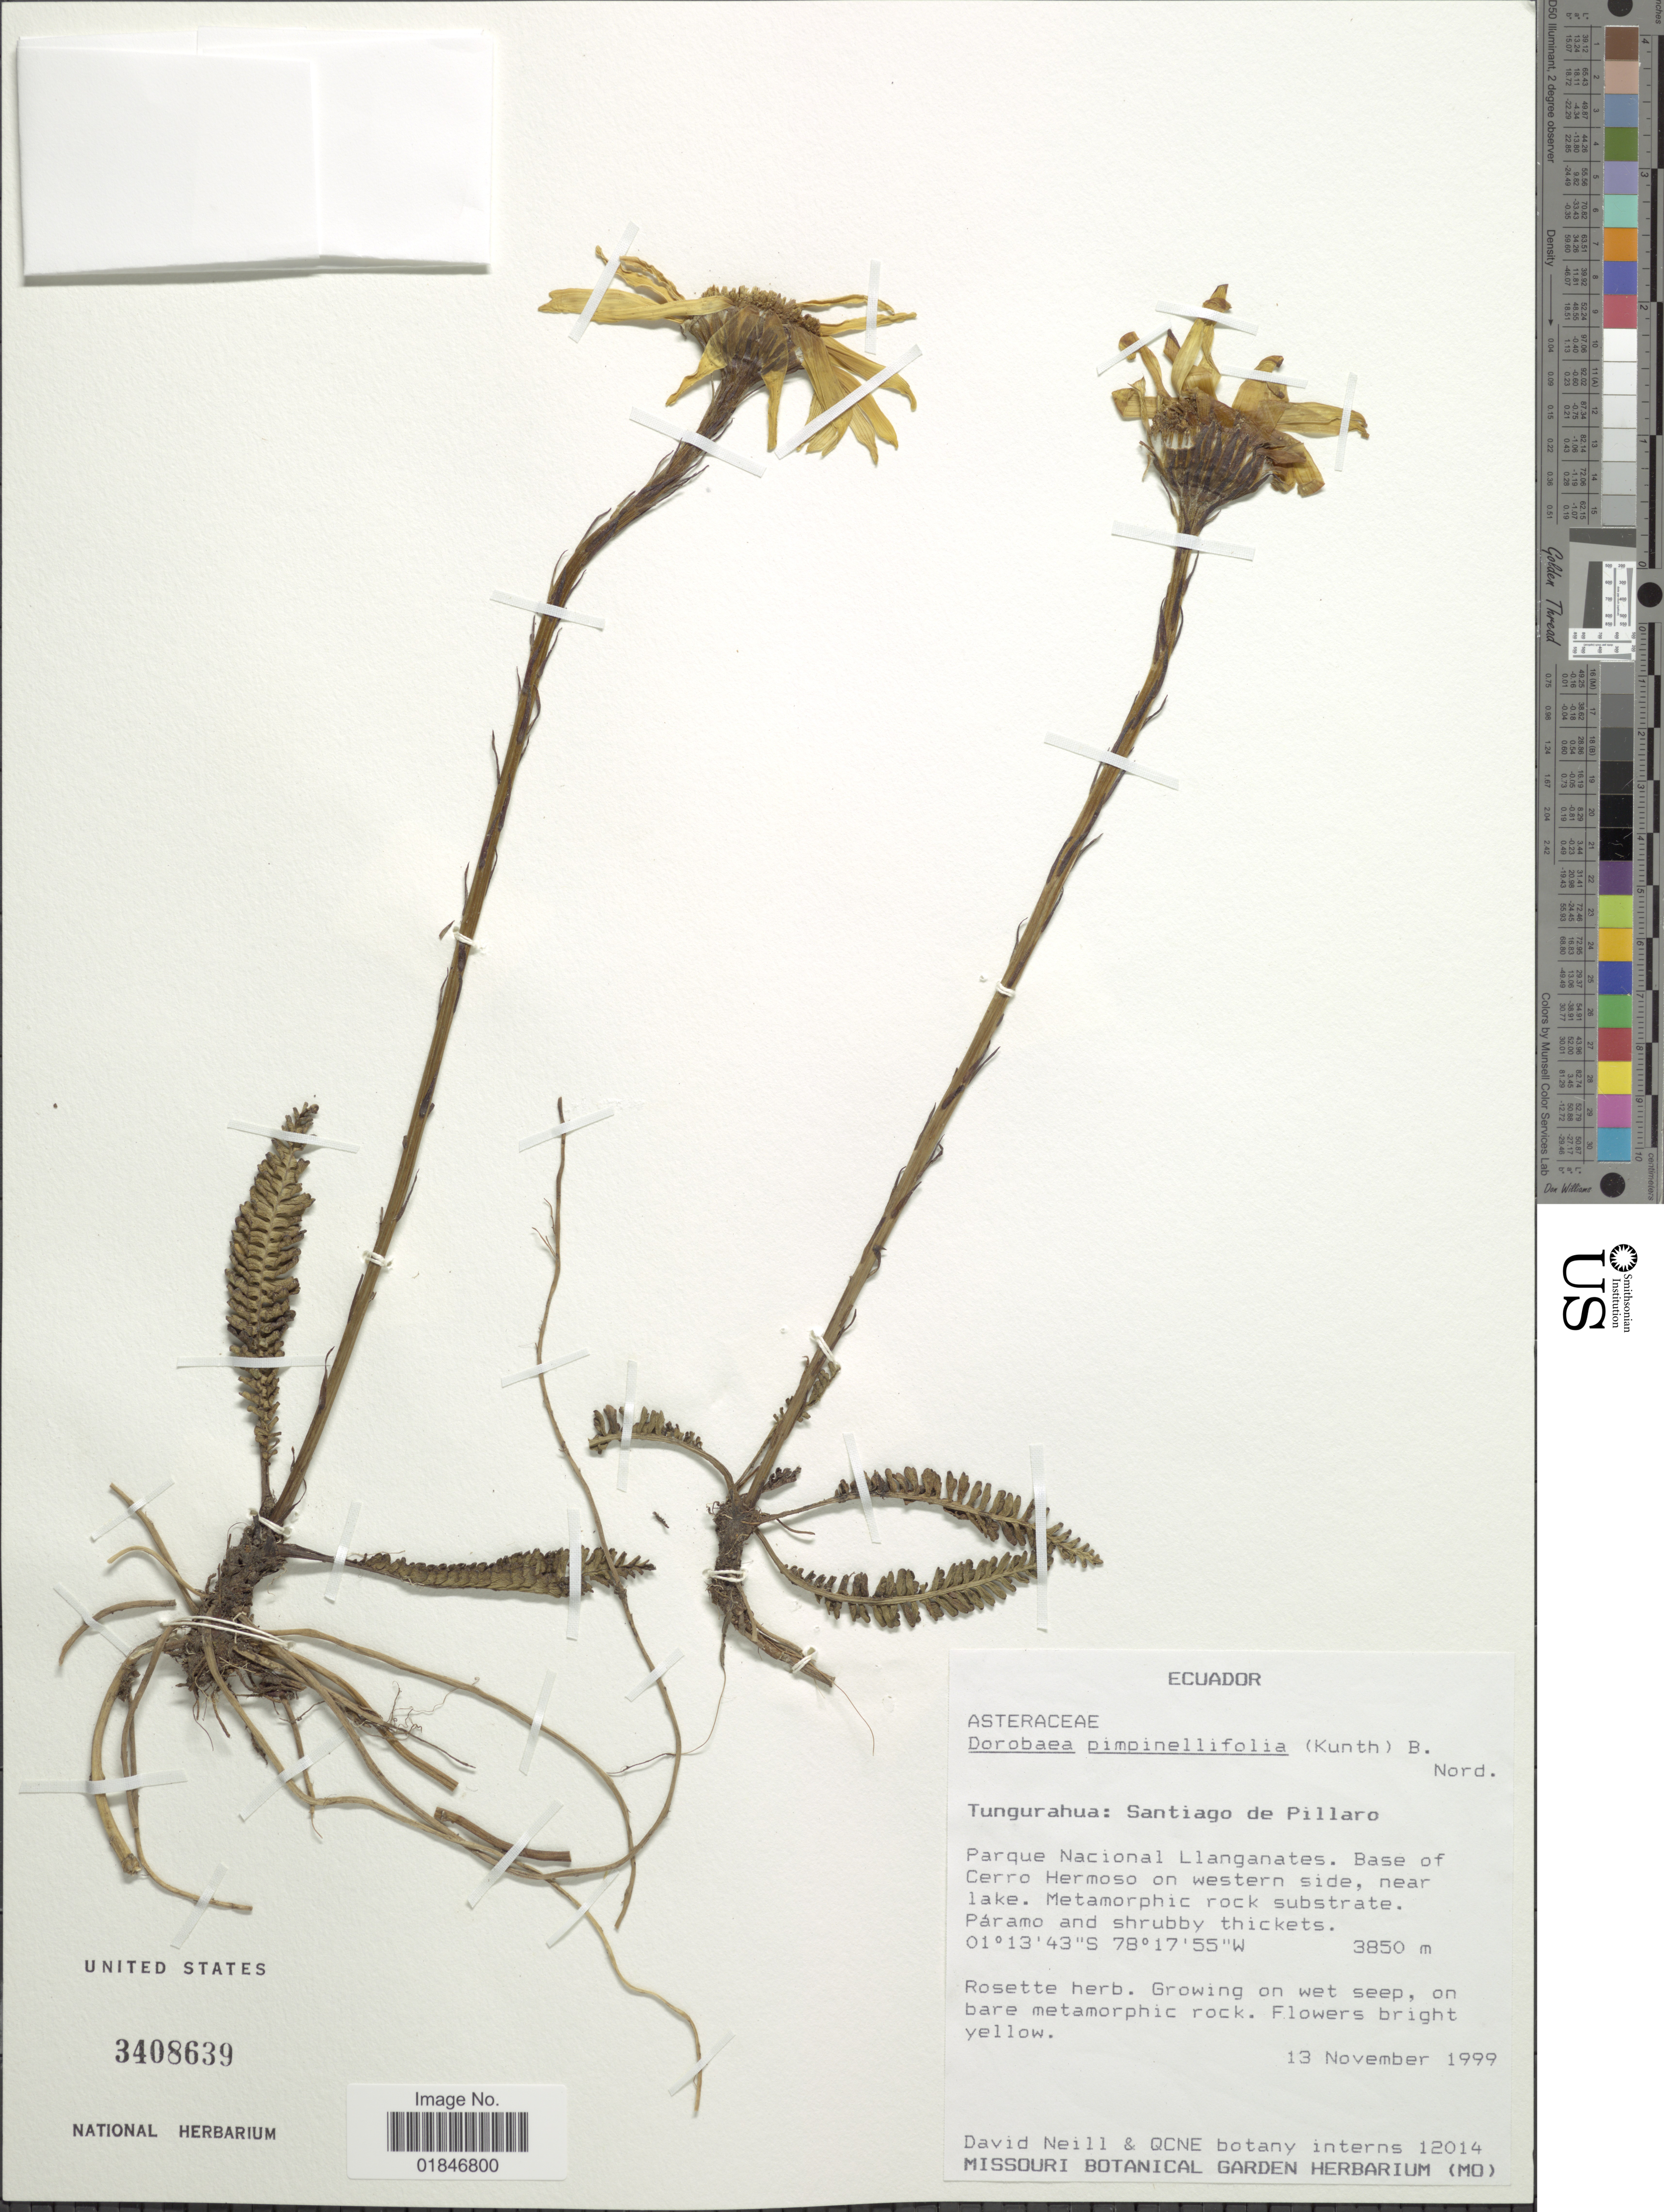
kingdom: Plantae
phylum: Tracheophyta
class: Magnoliopsida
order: Asterales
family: Asteraceae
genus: Dorobaea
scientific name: Dorobaea pimpinellifolia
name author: (Kunth) B. Nord.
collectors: D. Neill & QCNE botany interns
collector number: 12014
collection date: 1999-11-13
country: Ecuador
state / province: Tungurahua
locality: Santiago de Pillaro, Parque Nacional Llanganates. Base of Cerro Hermoso on western side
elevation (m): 3850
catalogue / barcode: US 3408639